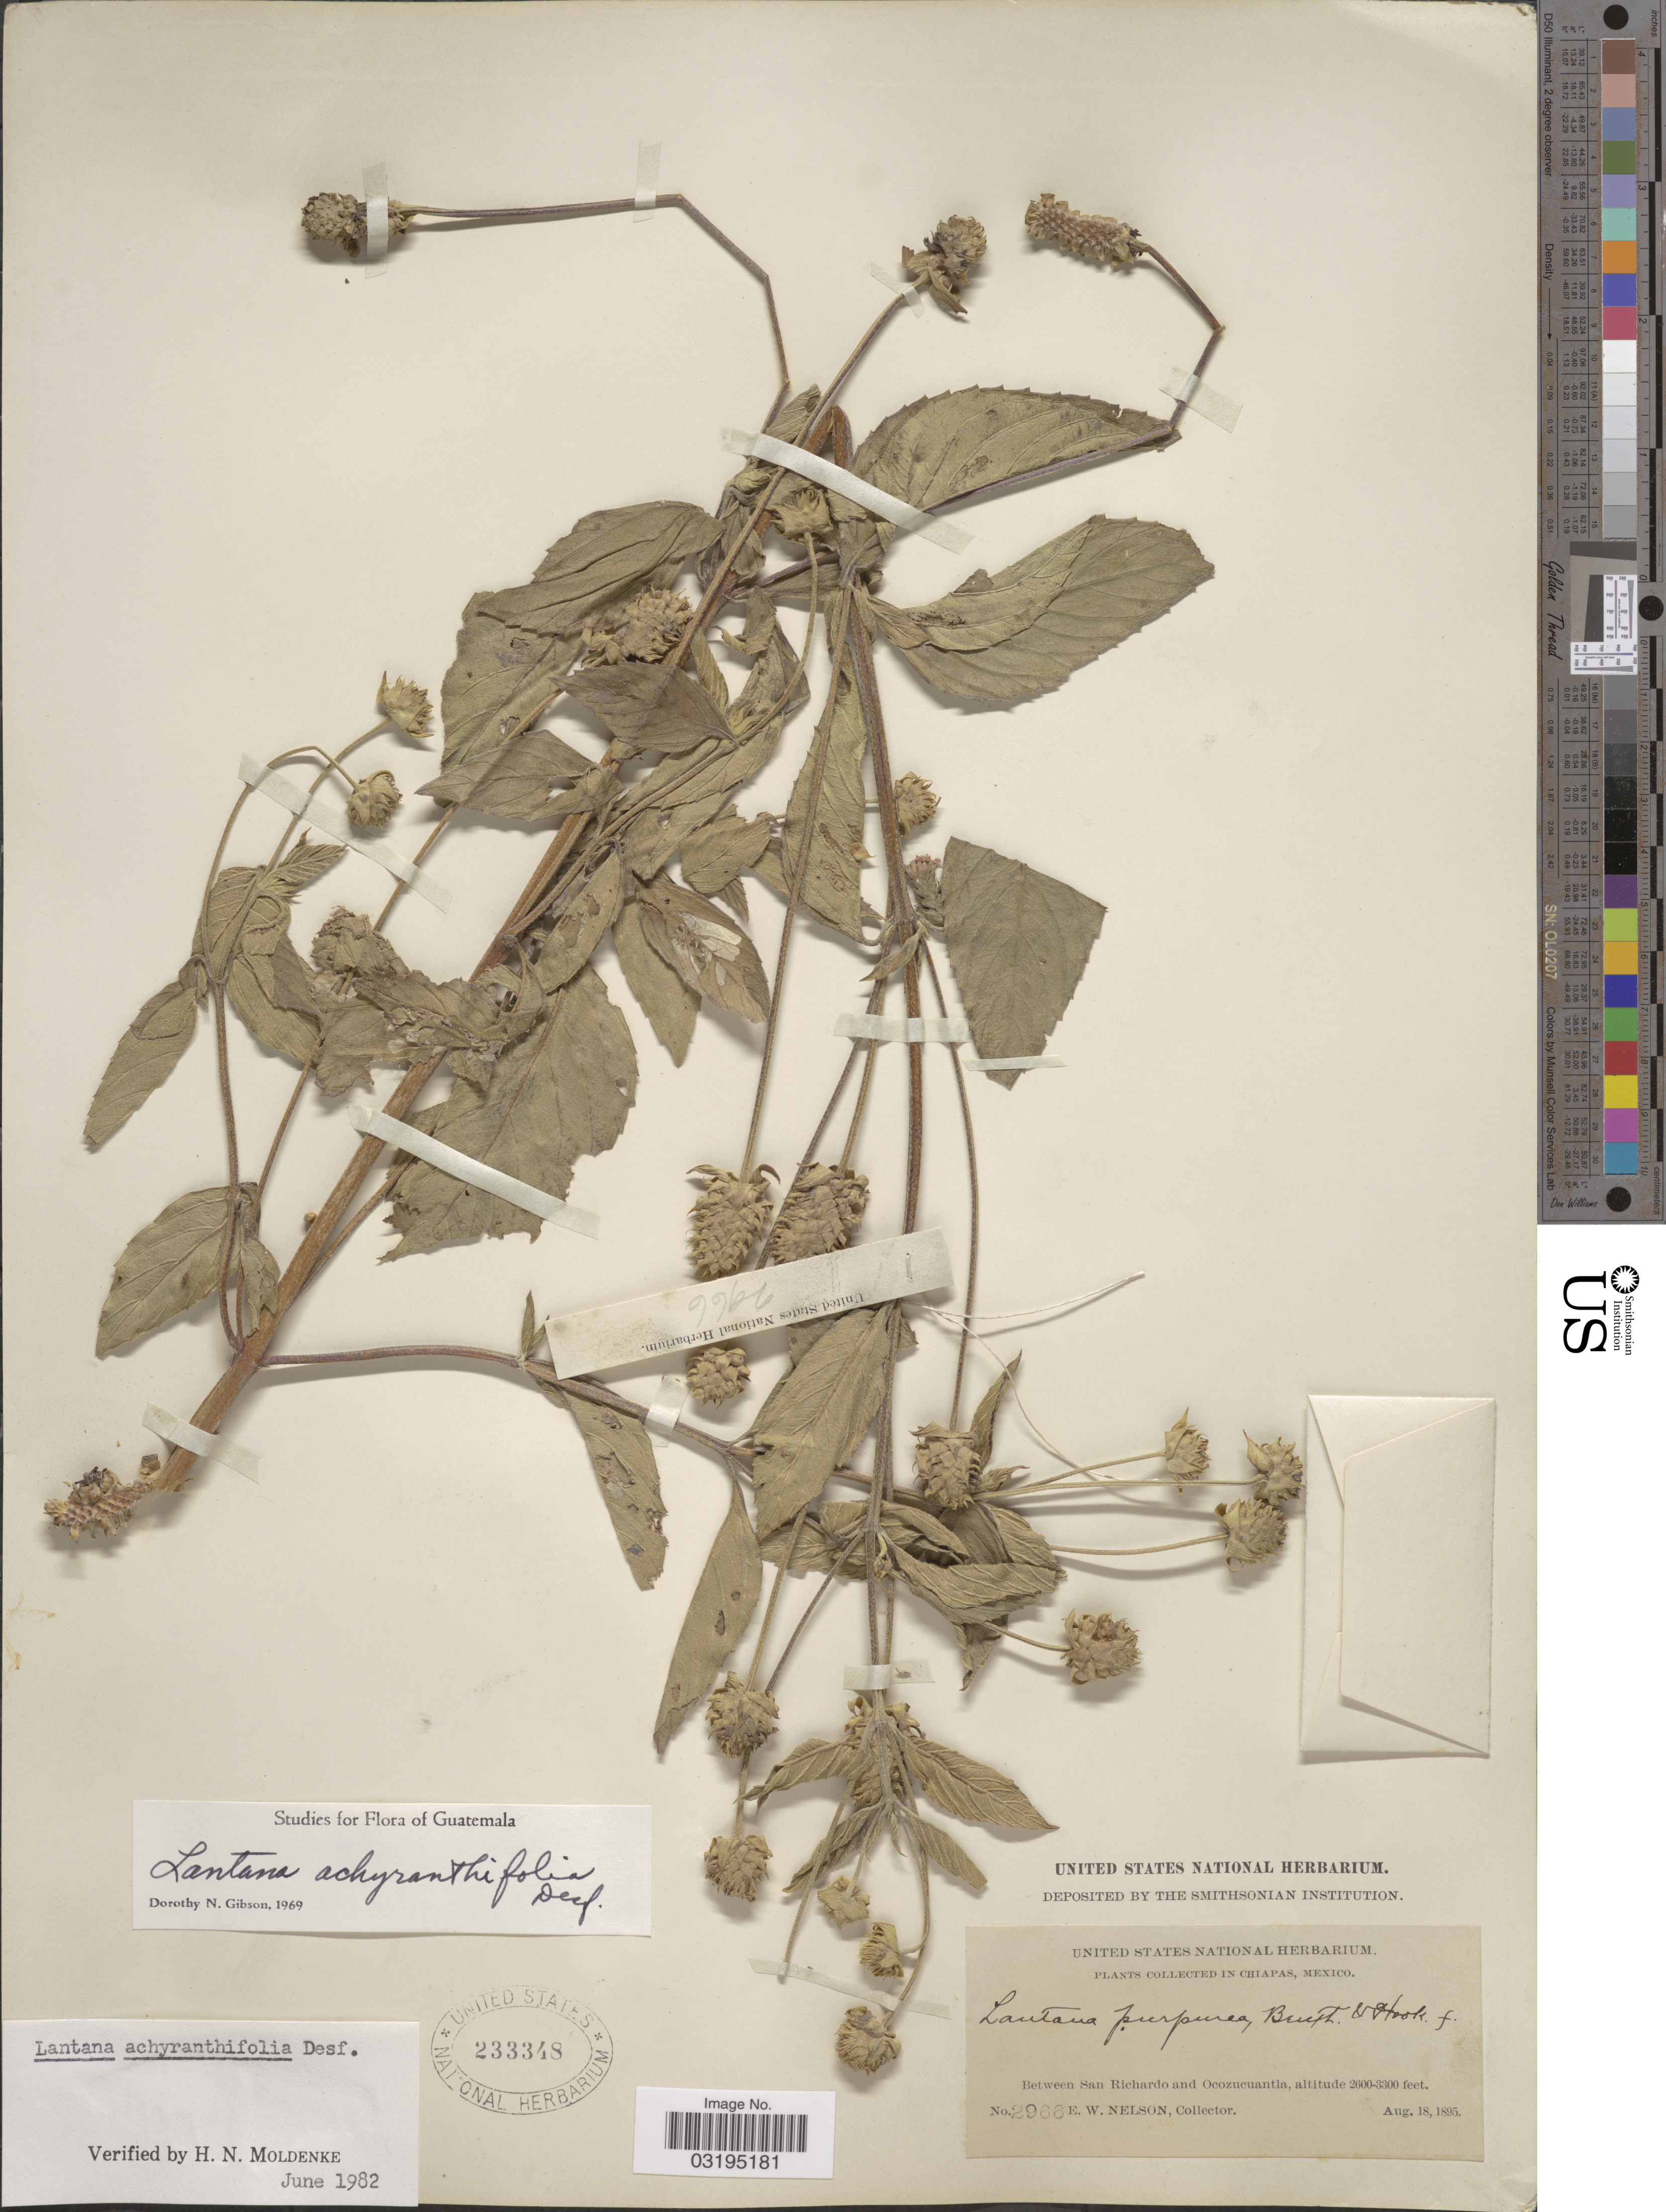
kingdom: Plantae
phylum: Tracheophyta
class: Magnoliopsida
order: Lamiales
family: Verbenaceae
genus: Lantana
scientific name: Lantana achyranthifolia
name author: Desf.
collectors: E. W. Nelson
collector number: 2966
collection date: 1895-08-18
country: Mexico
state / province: Chiapas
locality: Between San Richardo and Ocozucuantla.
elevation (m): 792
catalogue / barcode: US 233348